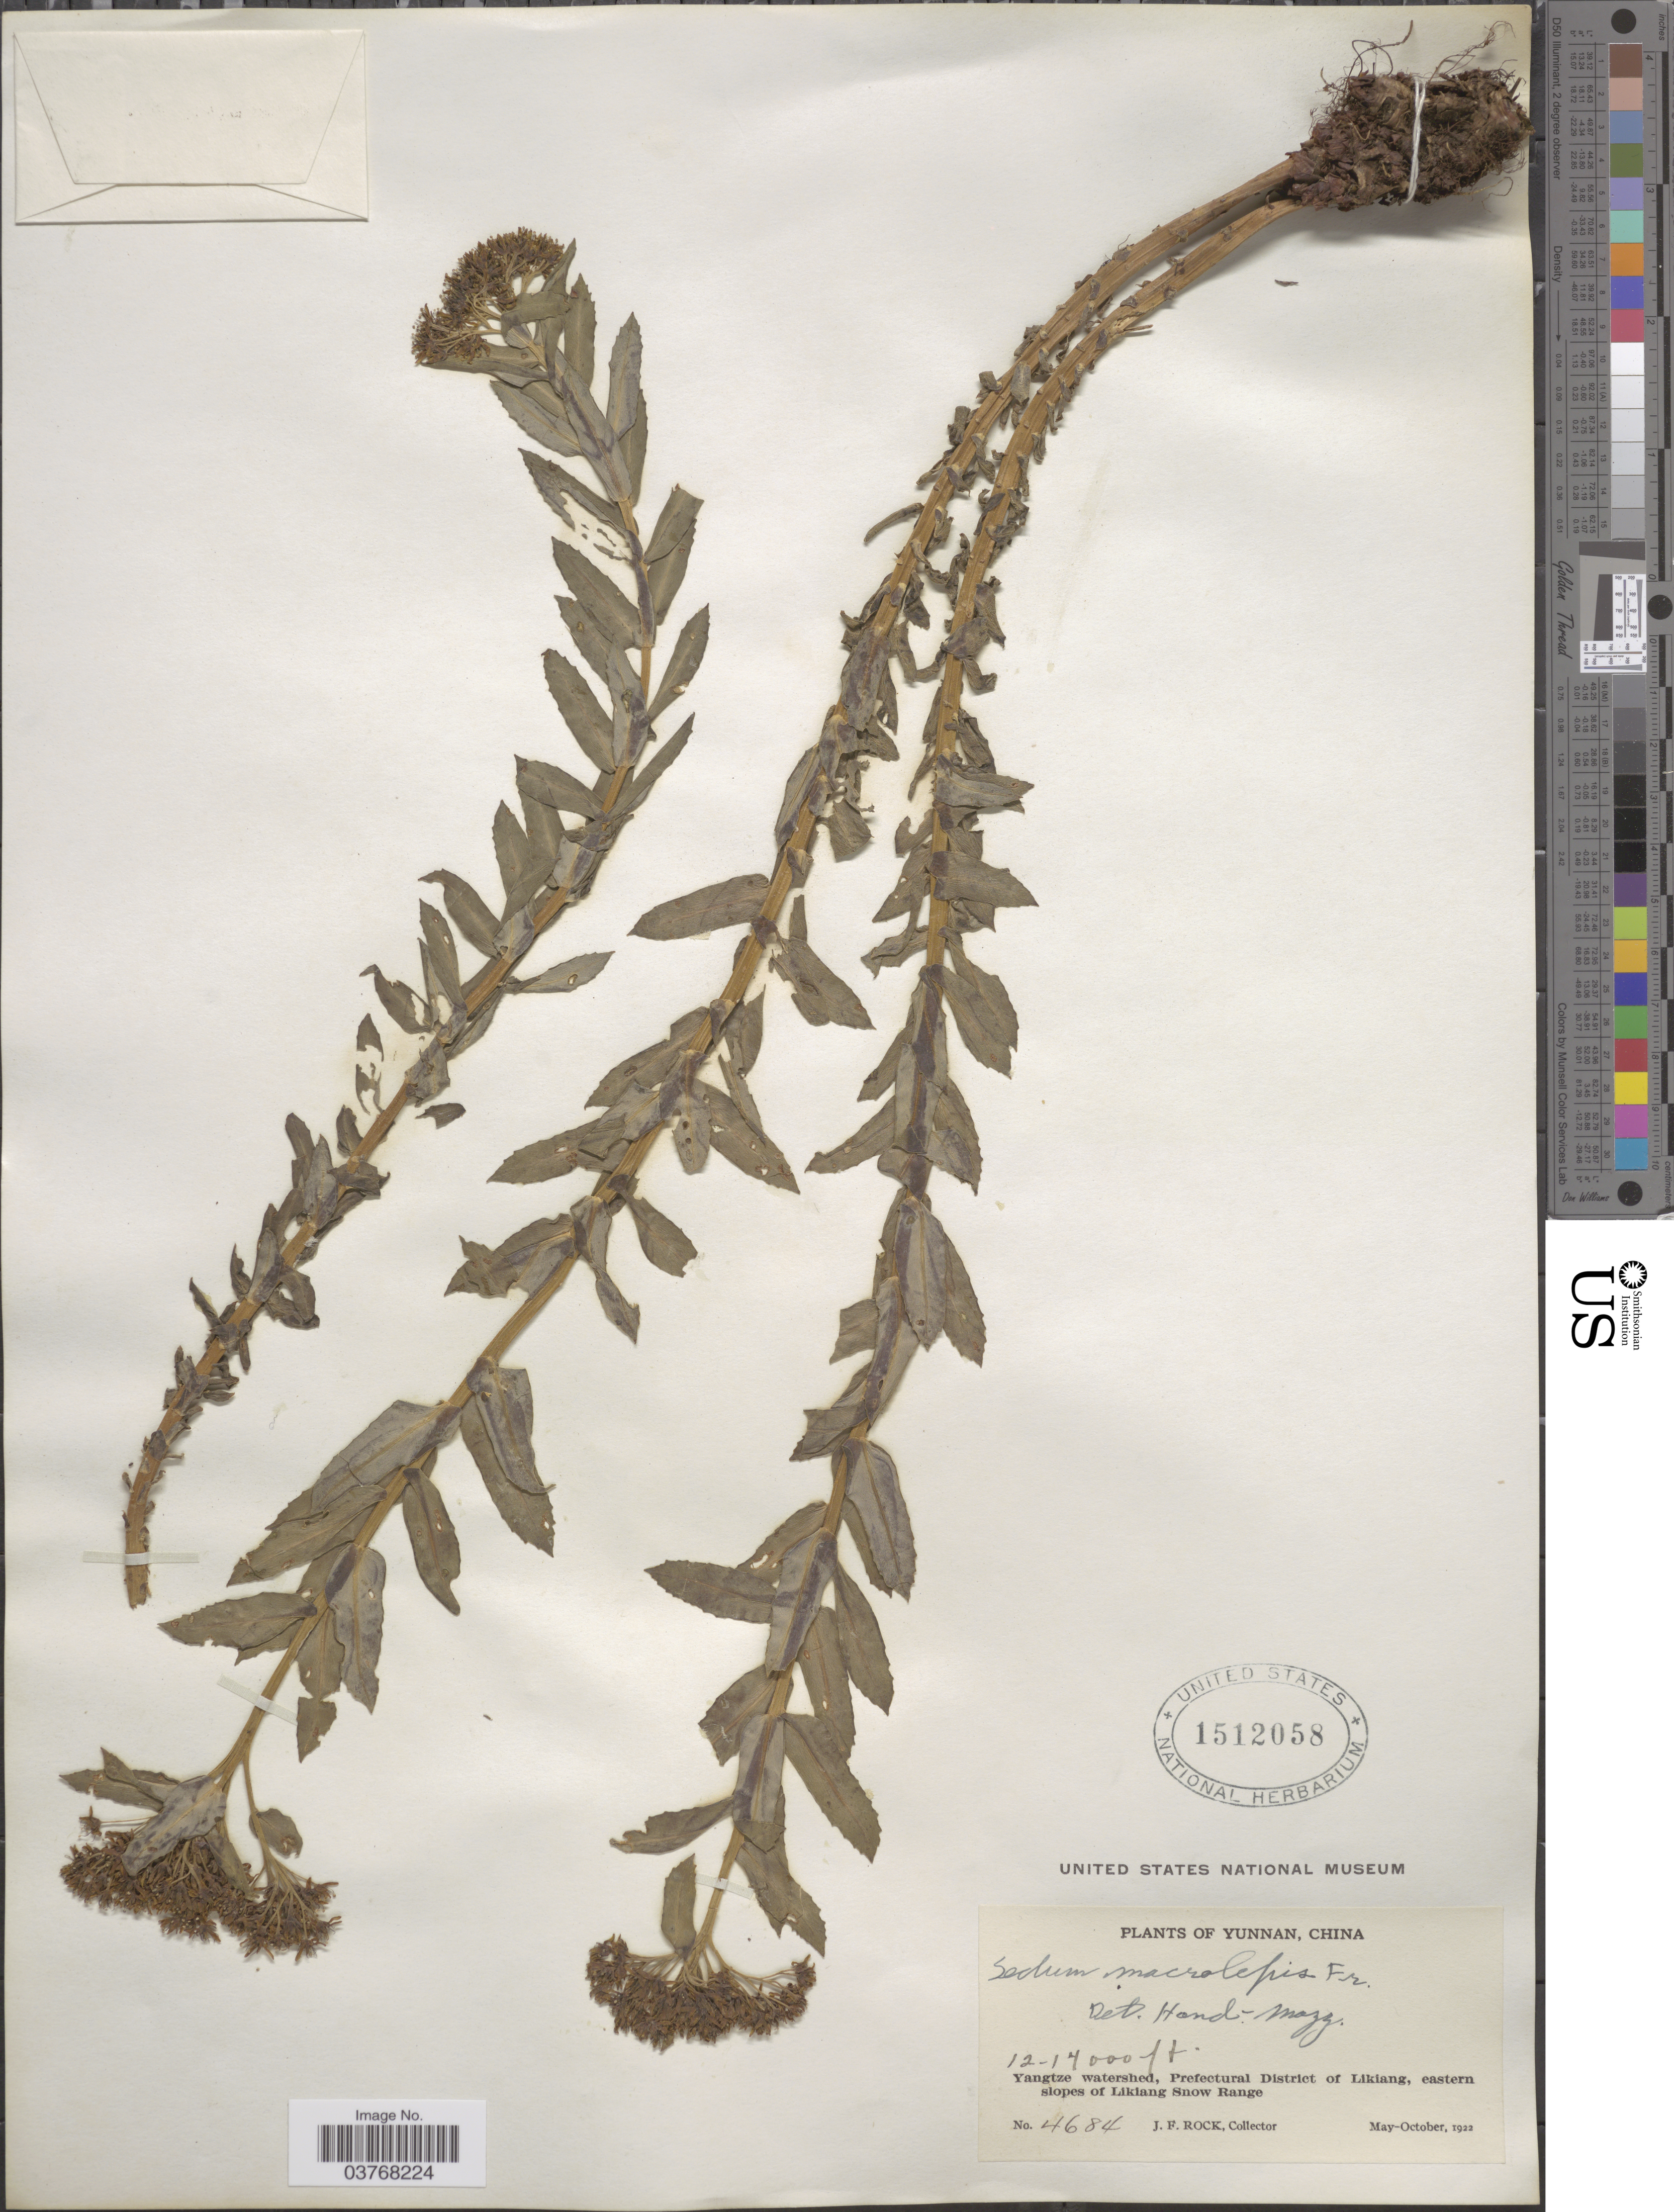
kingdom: Plantae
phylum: Tracheophyta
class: Magnoliopsida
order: Saxifragales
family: Crassulaceae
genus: Rhodiola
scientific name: Rhodiola kirilowii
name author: (Regel) Maxim.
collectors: J. Rock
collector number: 4684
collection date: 1922-05/1922-10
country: China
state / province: Yunnan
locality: Yangtze watershed, Prefectural District of Likiang, eastern slopes of Likiang Snow Range.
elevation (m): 3658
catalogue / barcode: US 1512058